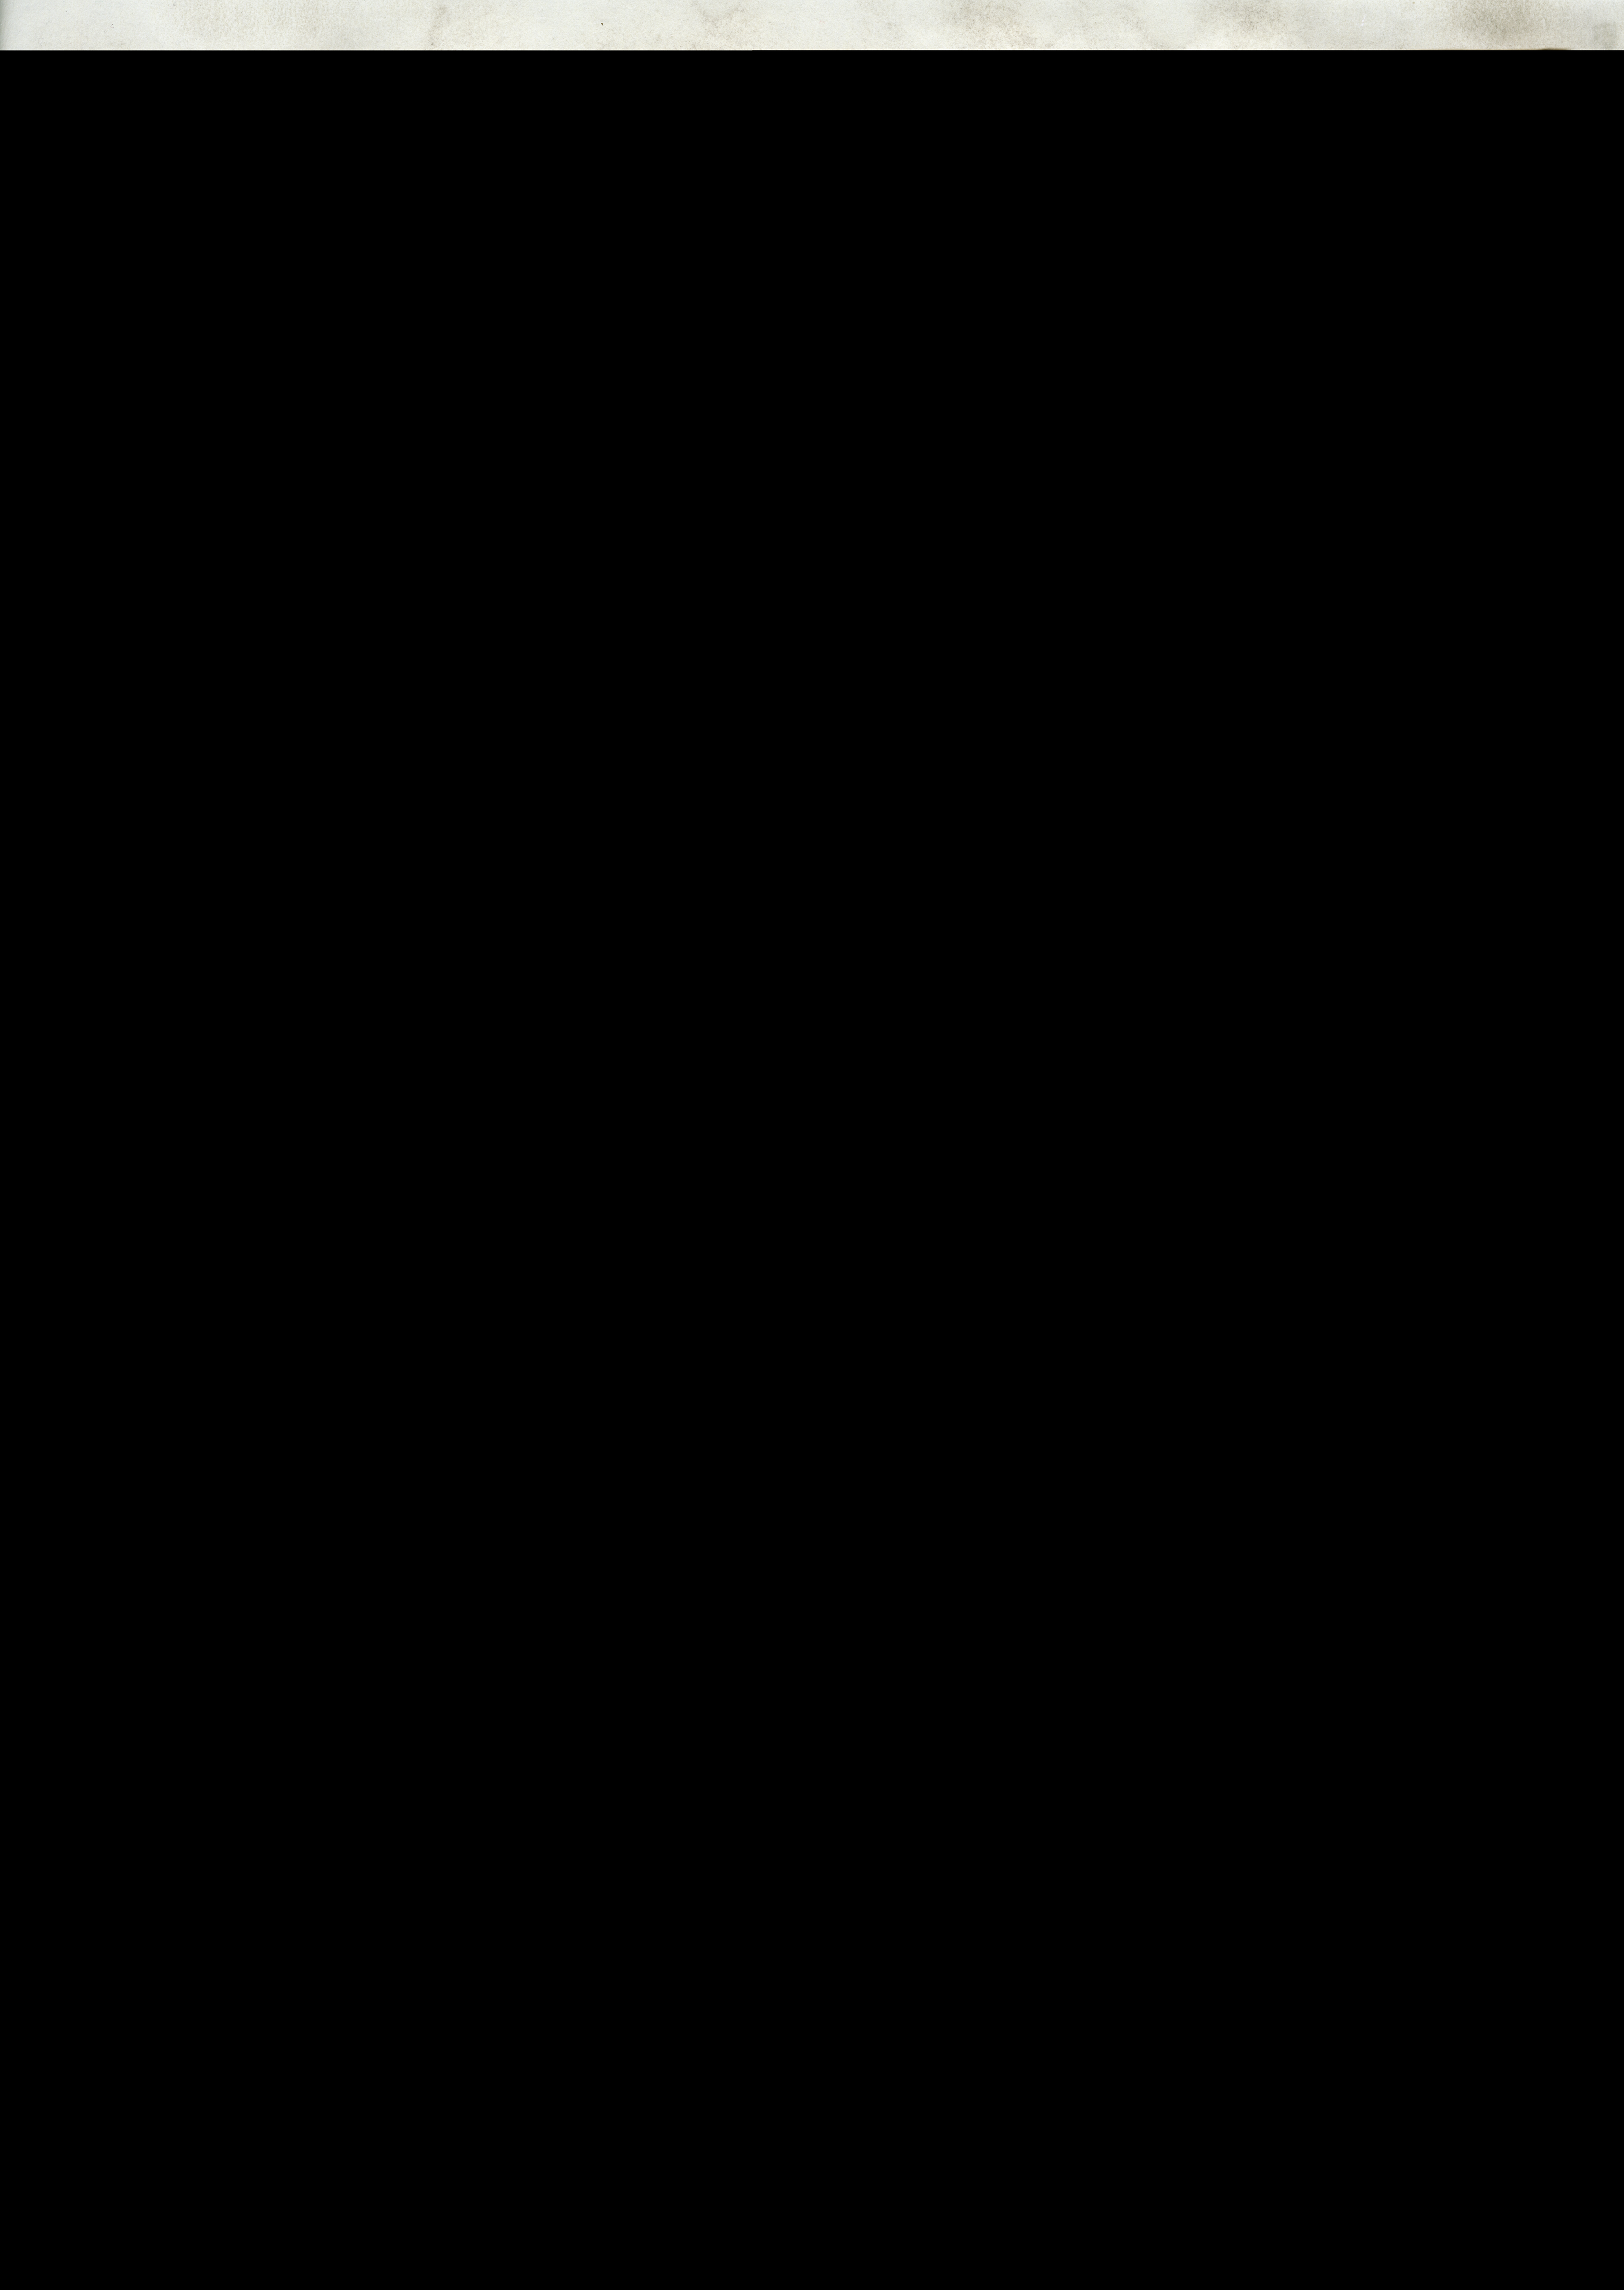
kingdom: Plantae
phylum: Tracheophyta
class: Magnoliopsida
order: Ericales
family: Ericaceae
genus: Vaccinium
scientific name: Vaccinium turbinatum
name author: Merr.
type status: Isotype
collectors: M. Ramos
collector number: Bur. Sci. 15068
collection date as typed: Jun 1912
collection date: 1912-06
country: Philippines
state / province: Calabarzon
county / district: Laguna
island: Luzon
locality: San Antonio.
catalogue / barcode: US 714784